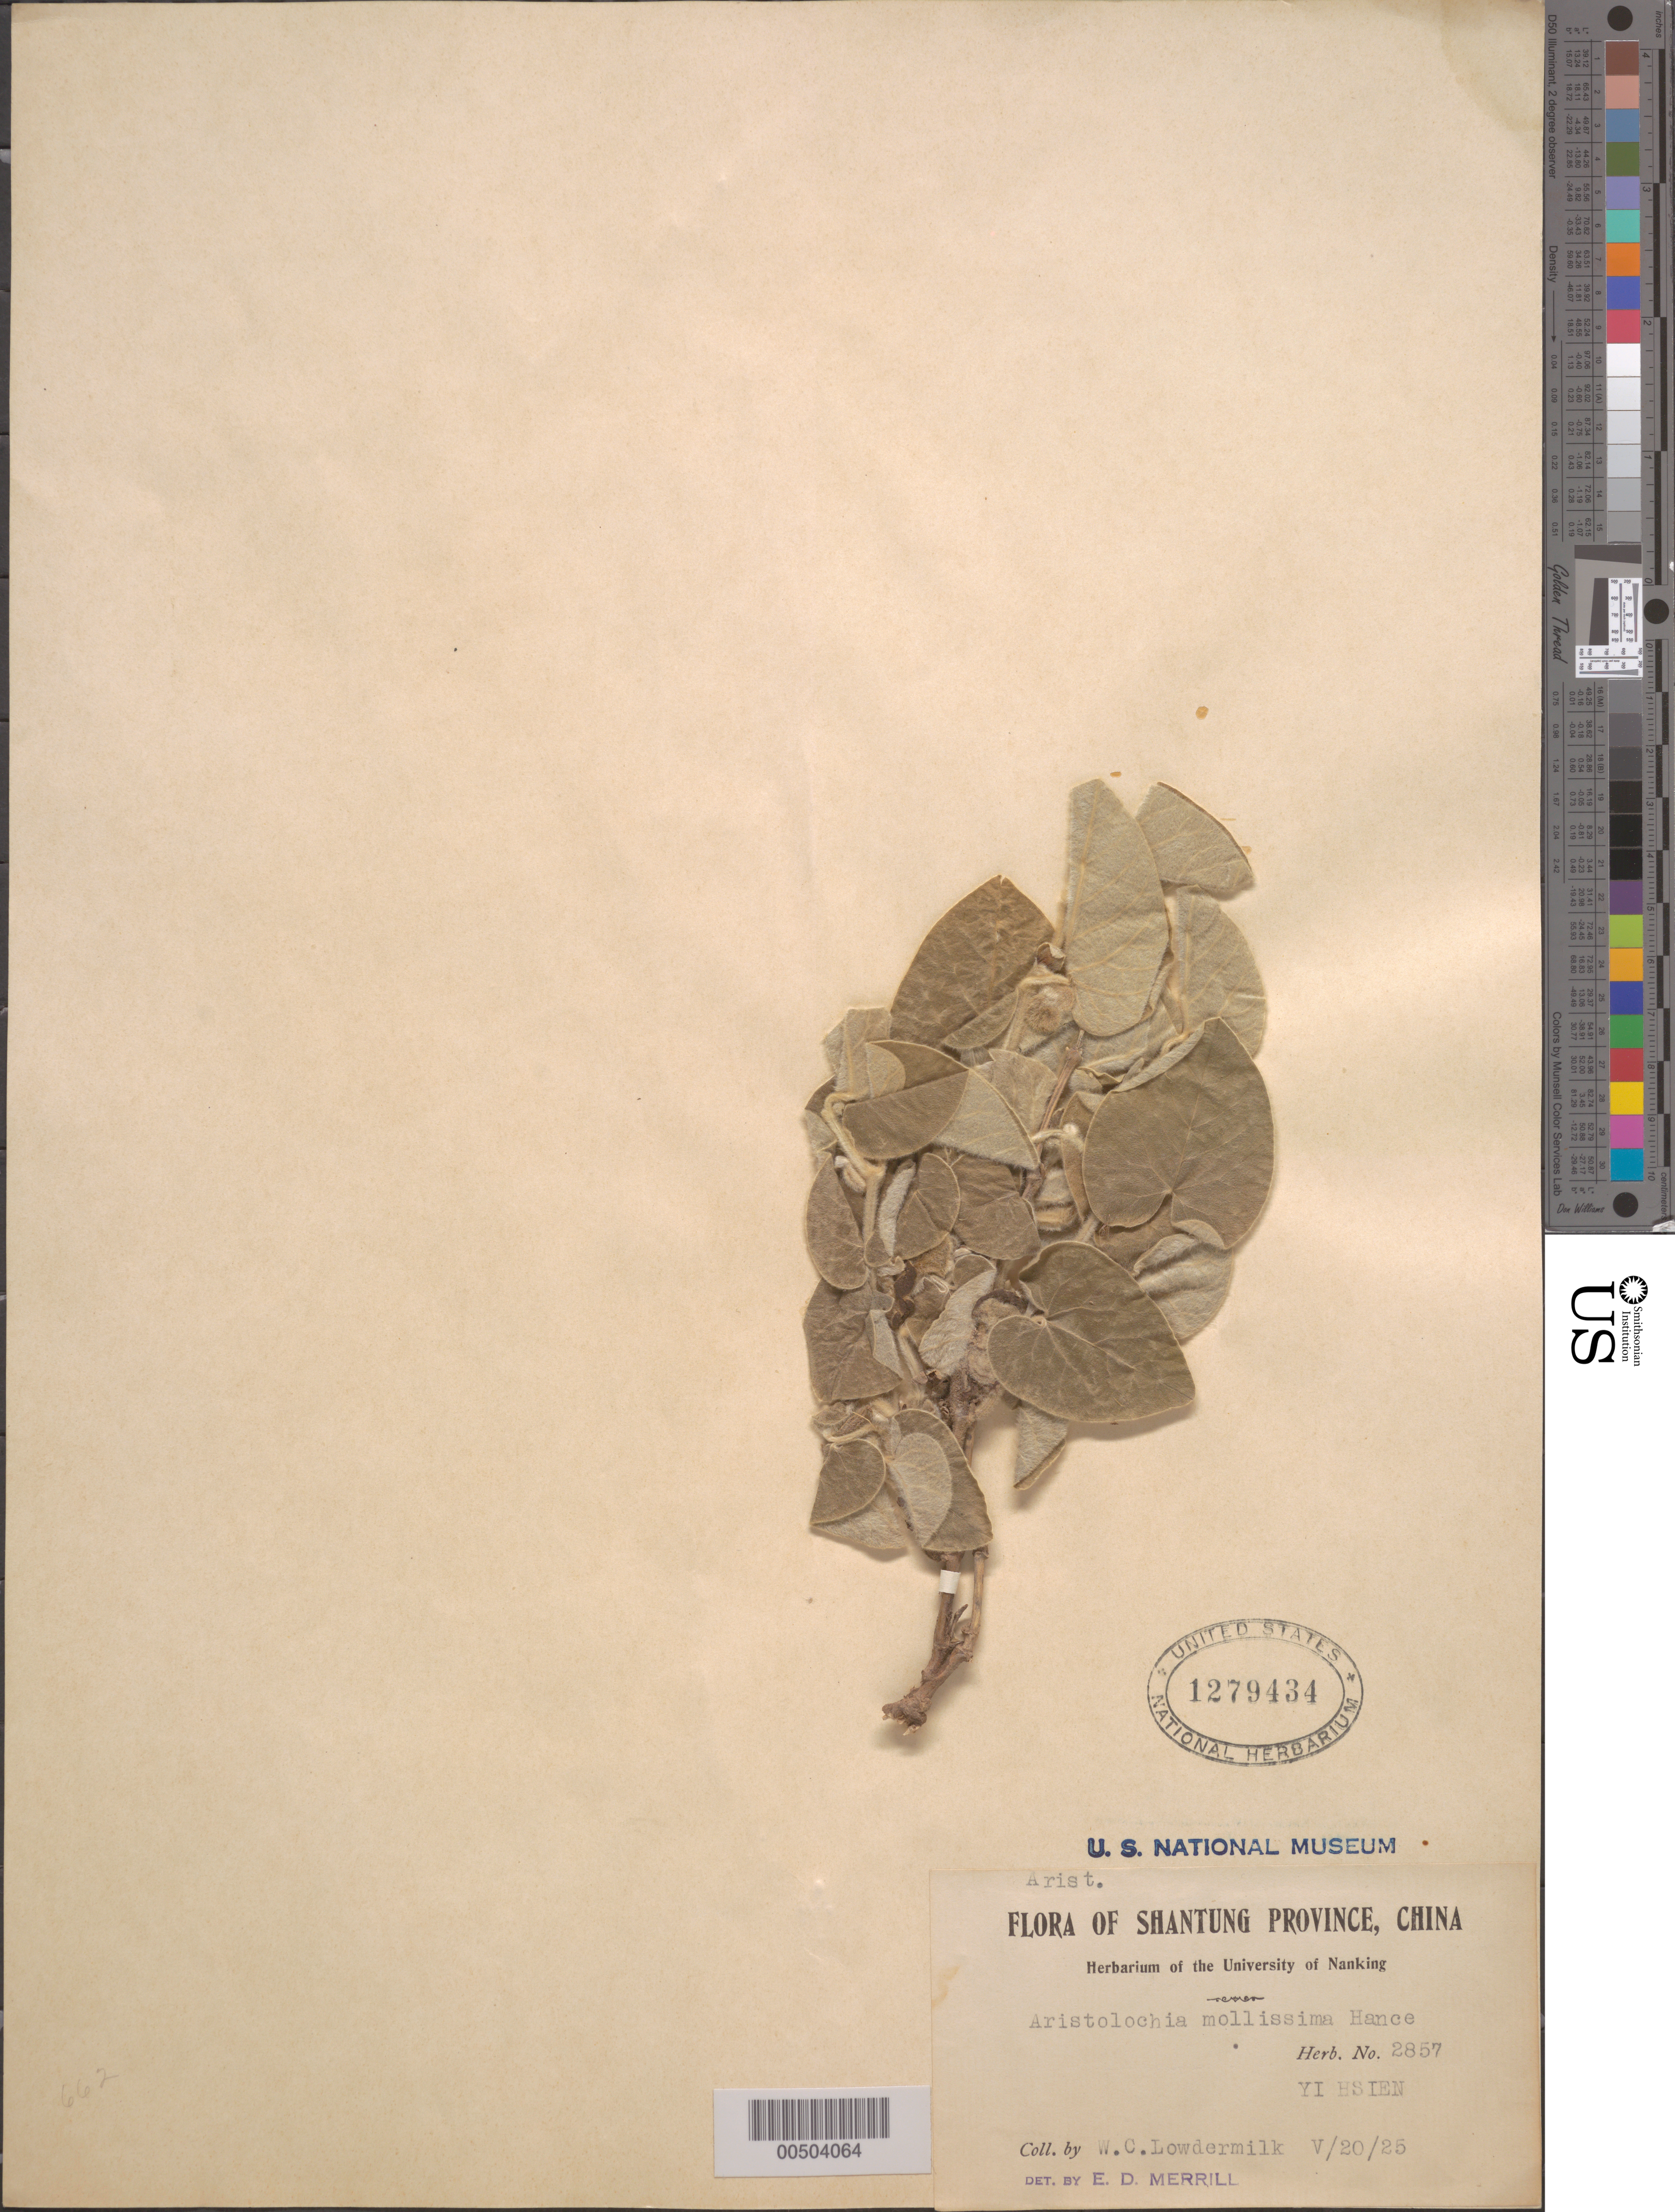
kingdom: Plantae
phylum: Tracheophyta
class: Magnoliopsida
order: Piperales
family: Aristolochiaceae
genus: Aristolochia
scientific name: Aristolochia mollissima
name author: Hance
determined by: Merrill, Elmer D.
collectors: W. Lowdermilk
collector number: Herb. No. 2857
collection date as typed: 20 May 1925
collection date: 1925-05-20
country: China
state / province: Shandong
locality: Yi Hsien District (I Hsien or Ye Xian?)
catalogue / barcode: US 1279434